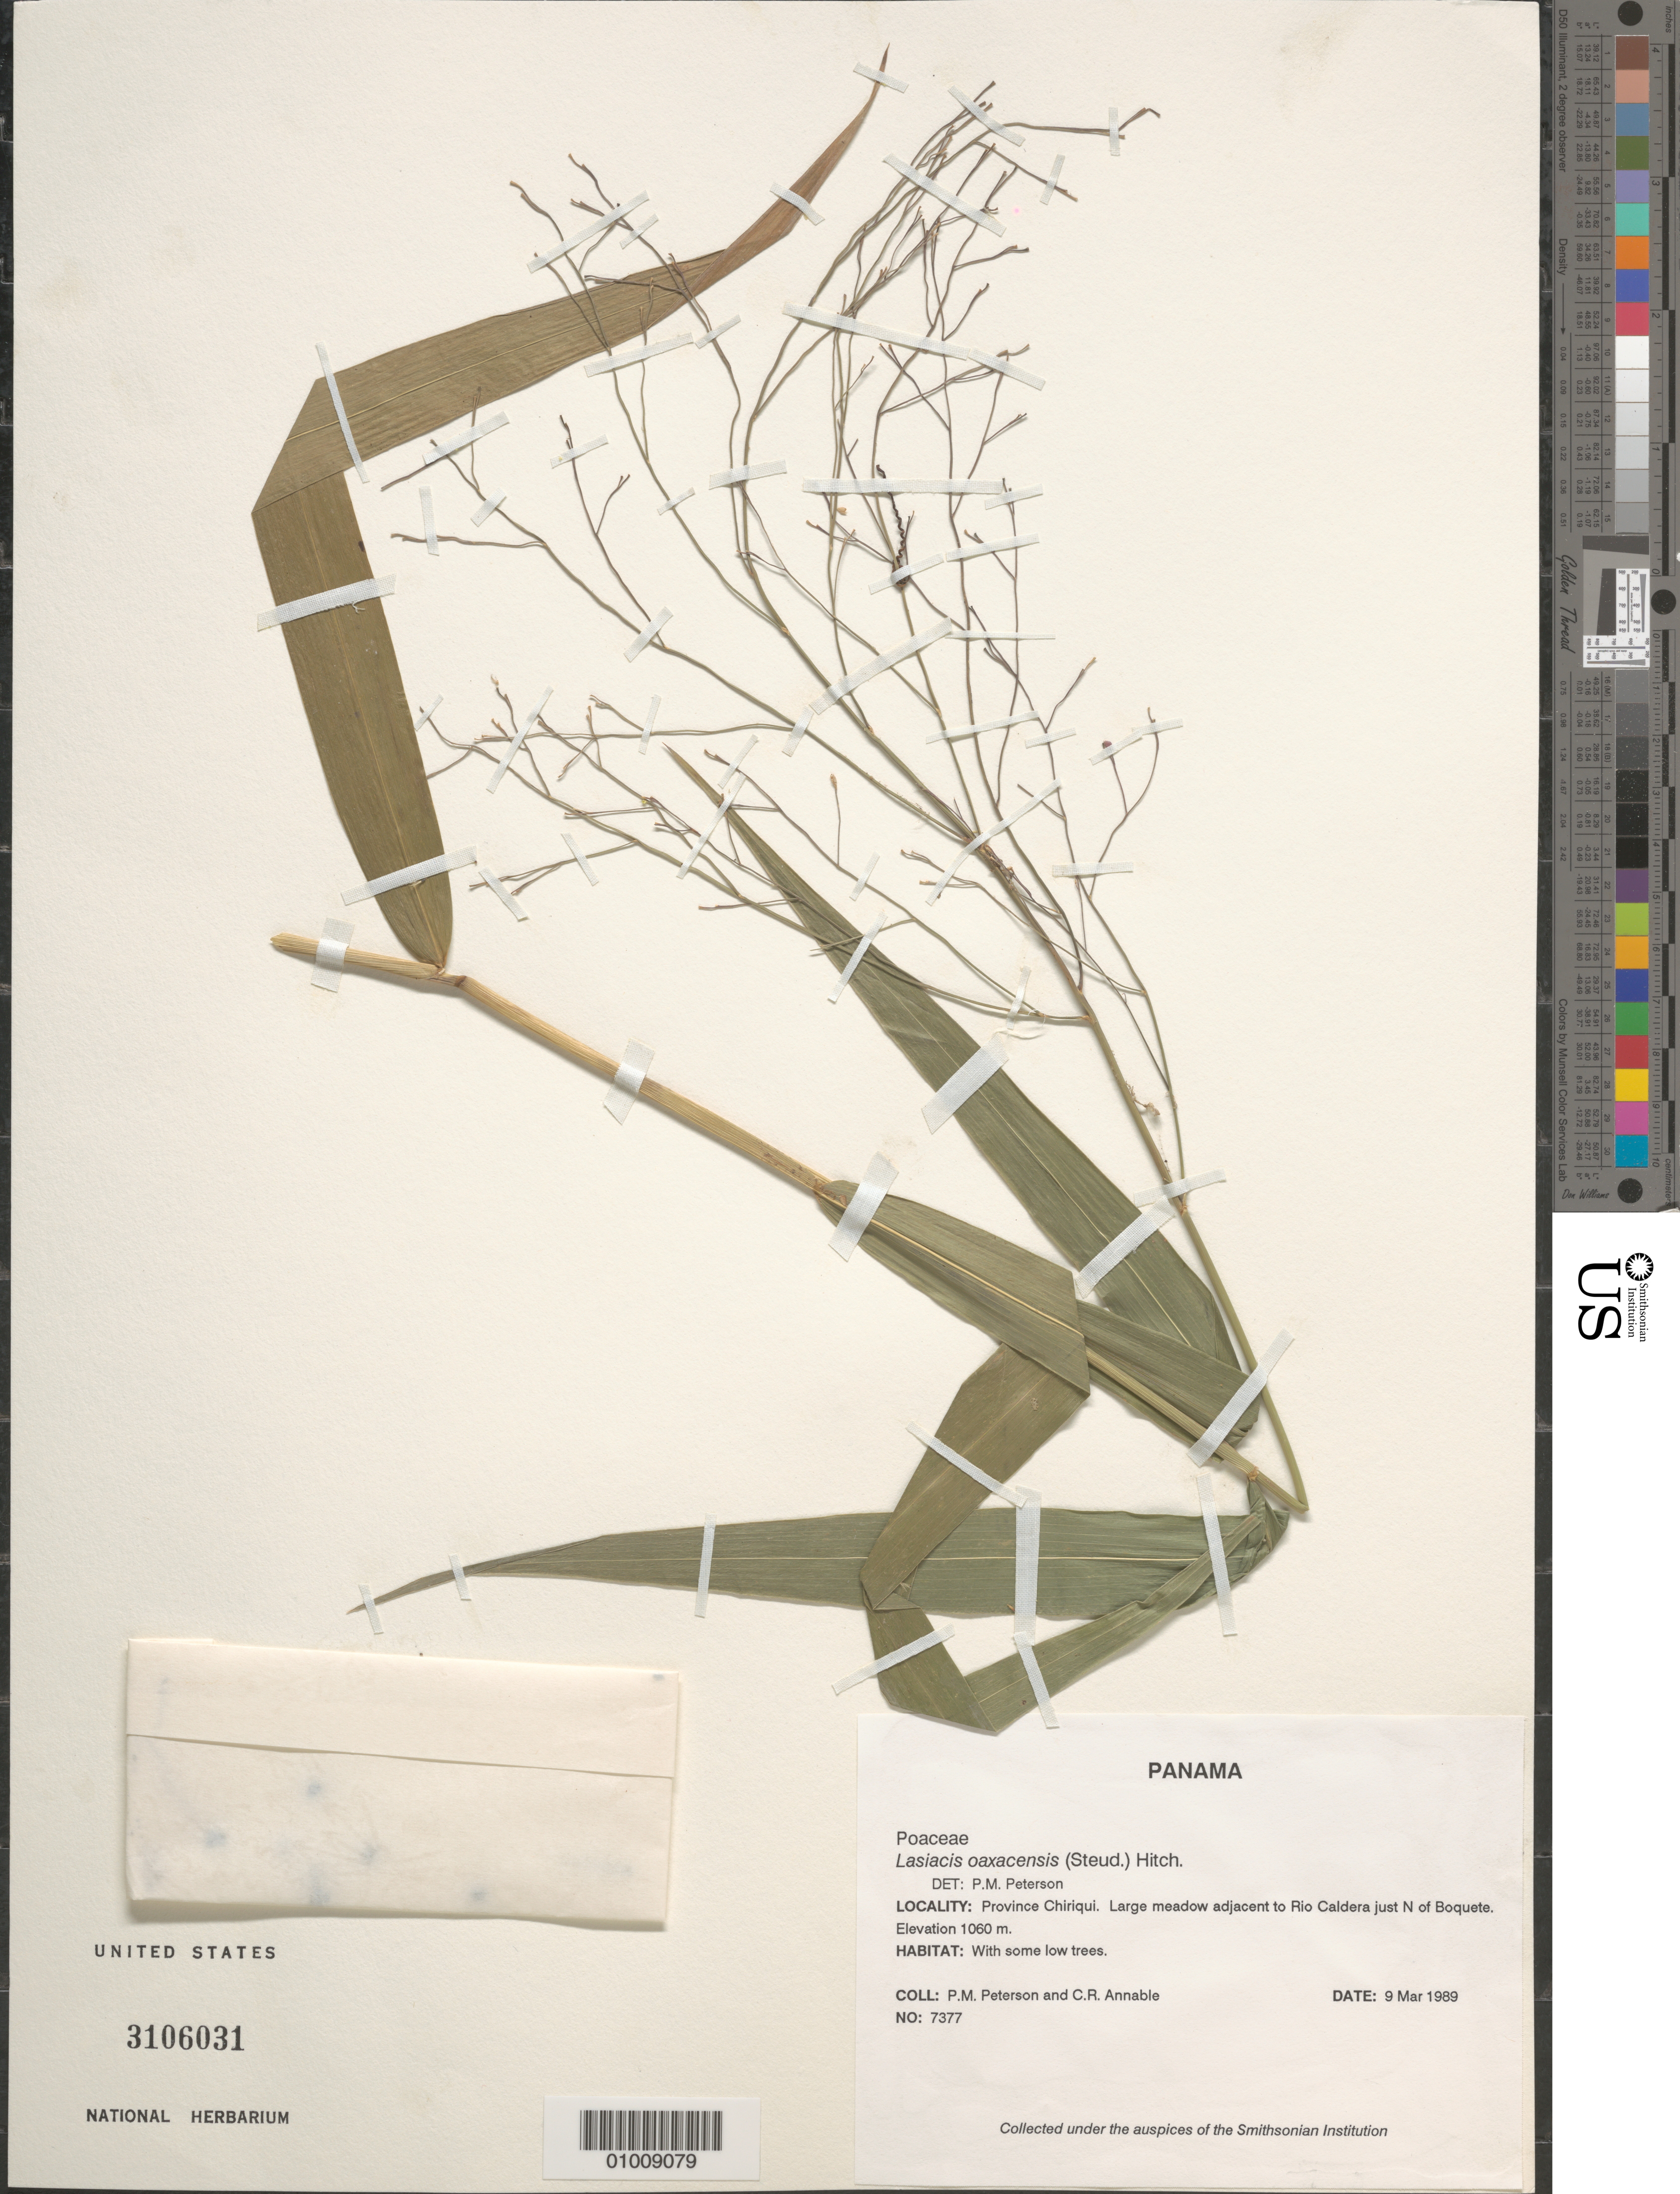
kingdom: Plantae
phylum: Tracheophyta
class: Liliopsida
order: Poales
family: Poaceae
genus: Lasiacis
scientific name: Lasiacis oaxacensis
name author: (Steud.) Hitchc.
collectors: P. M. Peterson & C. R. Annable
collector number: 07377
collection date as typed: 09 Mar 1989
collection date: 1989-03-09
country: Panama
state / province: Chiriqui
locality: Large meadow adjacent to Rio Caldera just N of Boquete.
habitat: With some low trees.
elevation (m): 1060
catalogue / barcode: US 3106031